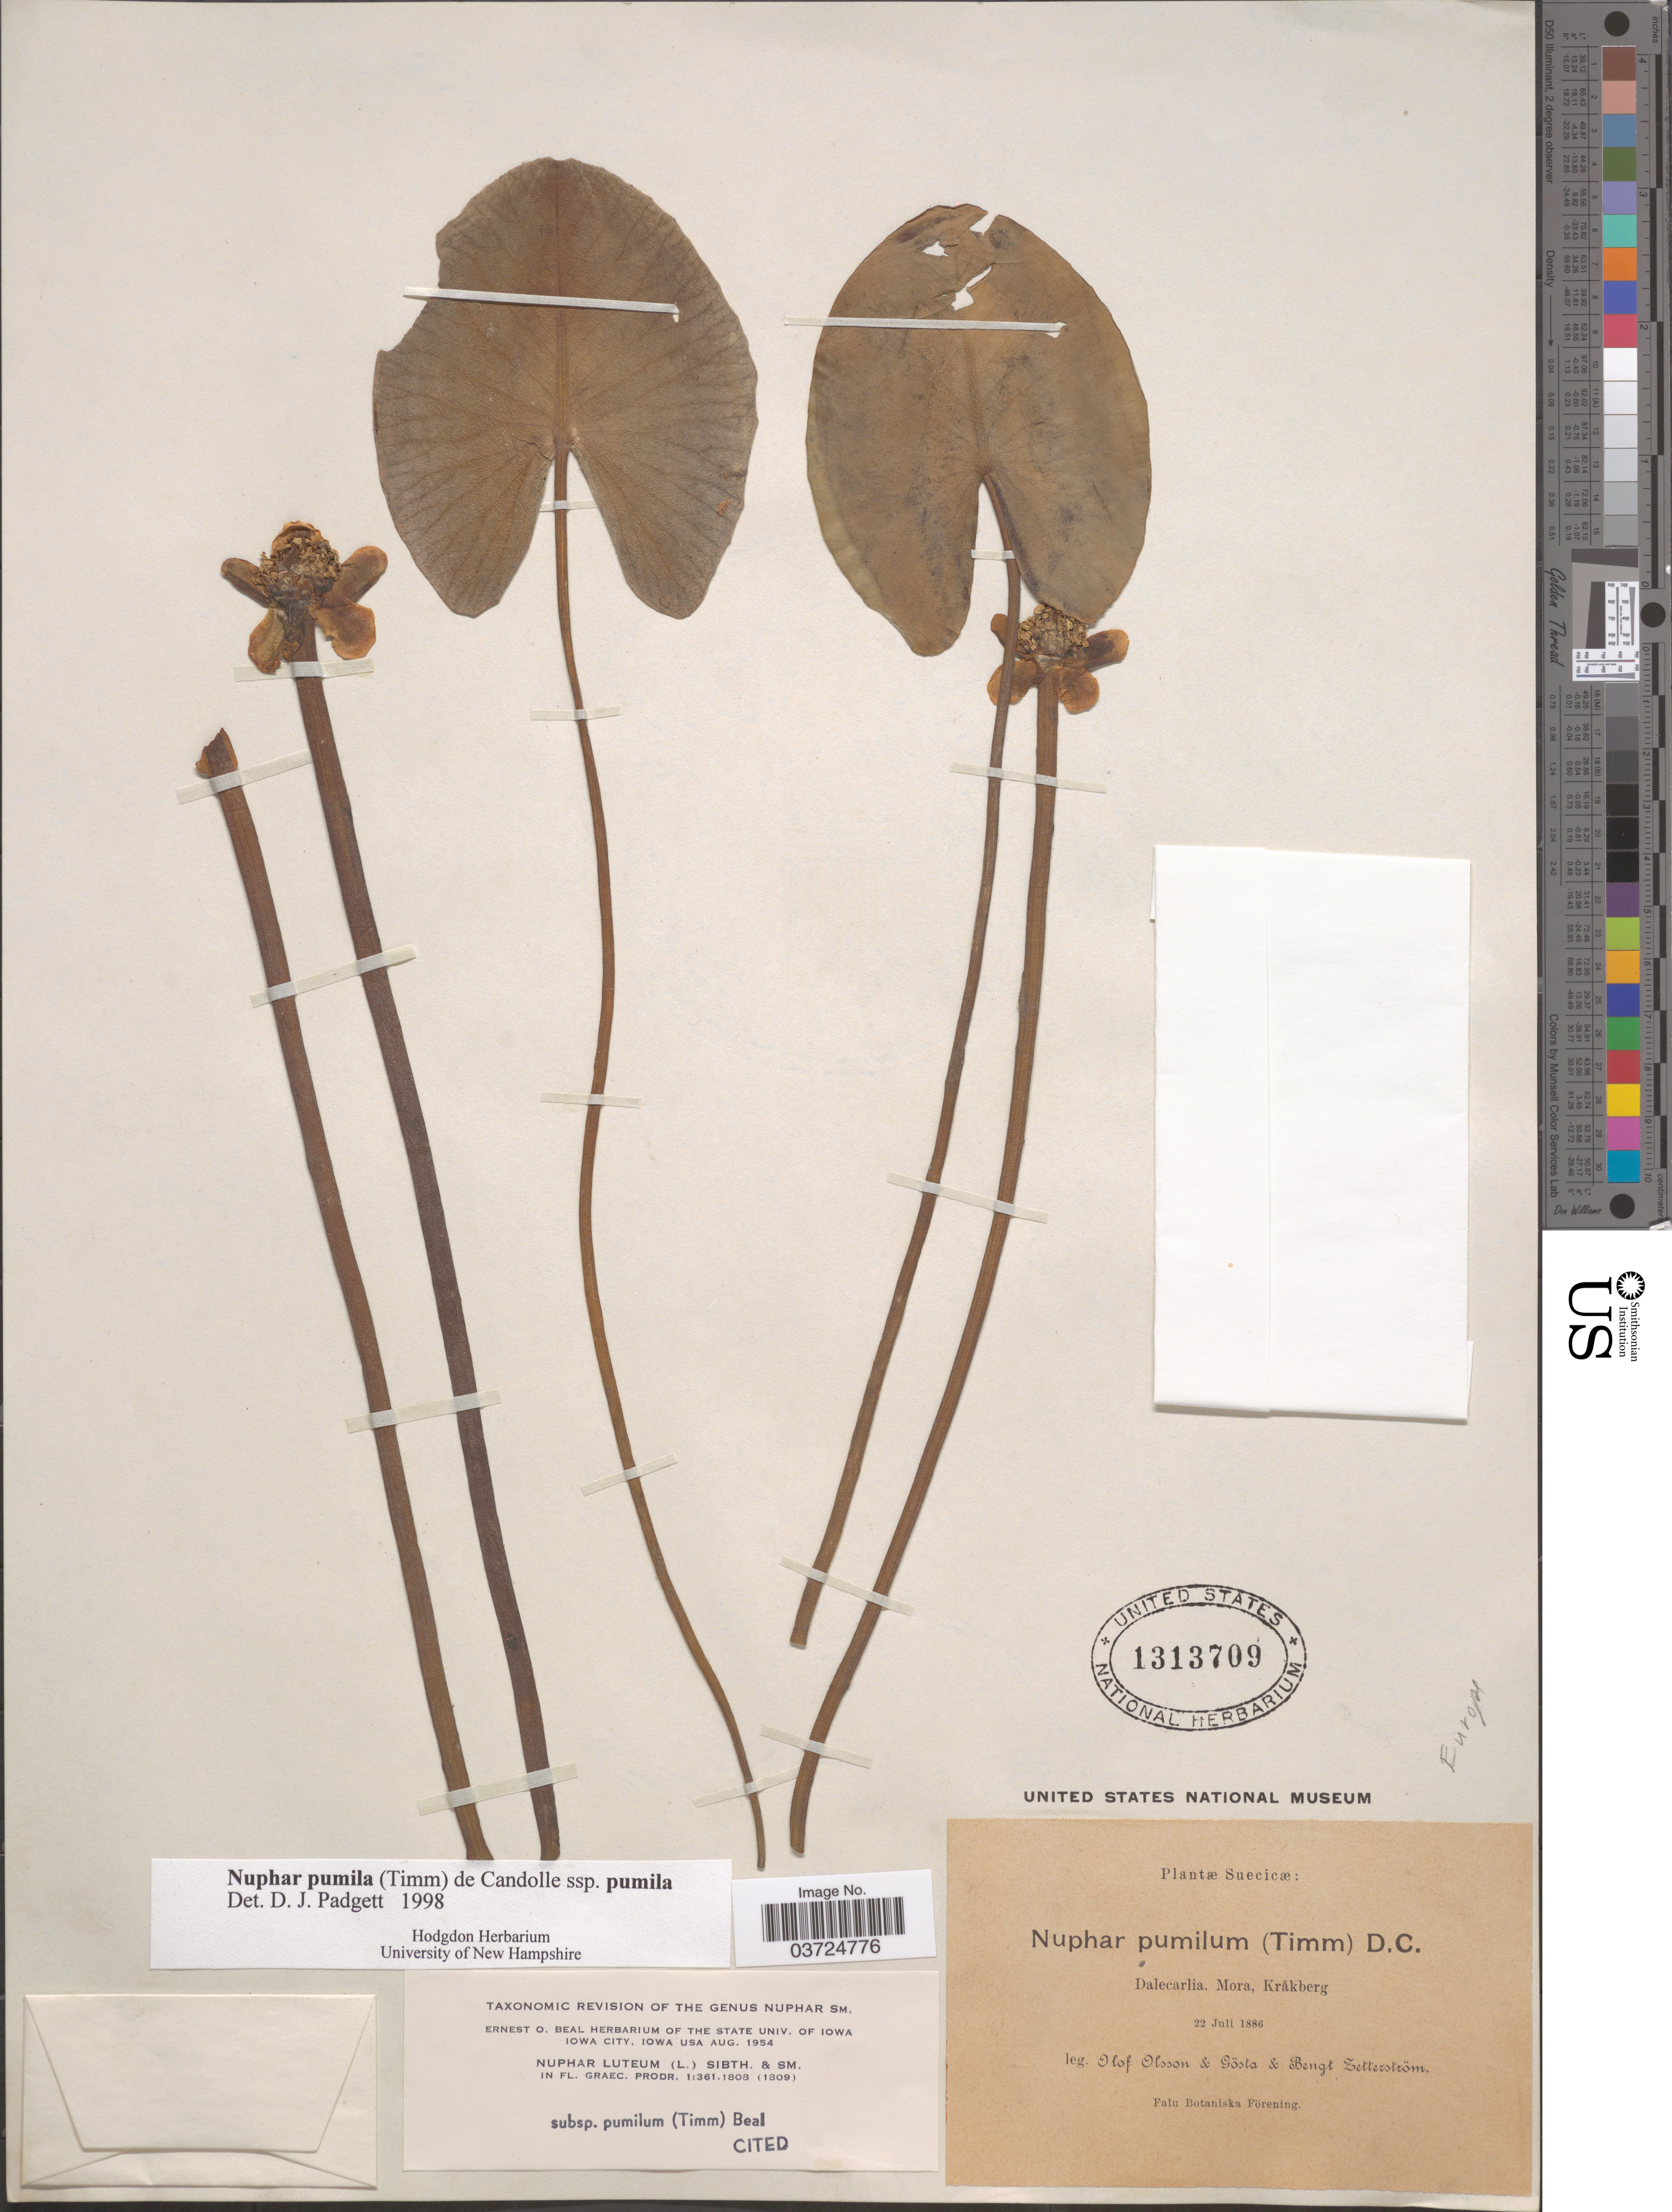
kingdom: Plantae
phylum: Tracheophyta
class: Magnoliopsida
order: Nymphaeales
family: Nymphaeaceae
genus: Nuphar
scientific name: Nuphar pumila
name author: (Timm) DC.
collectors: O. Olsson, Gösta & B. Zetterström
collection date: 1886-07-22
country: Sweden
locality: Suecicæ. Dalecarlia. Mora, Kråkberg.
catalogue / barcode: US 1313709